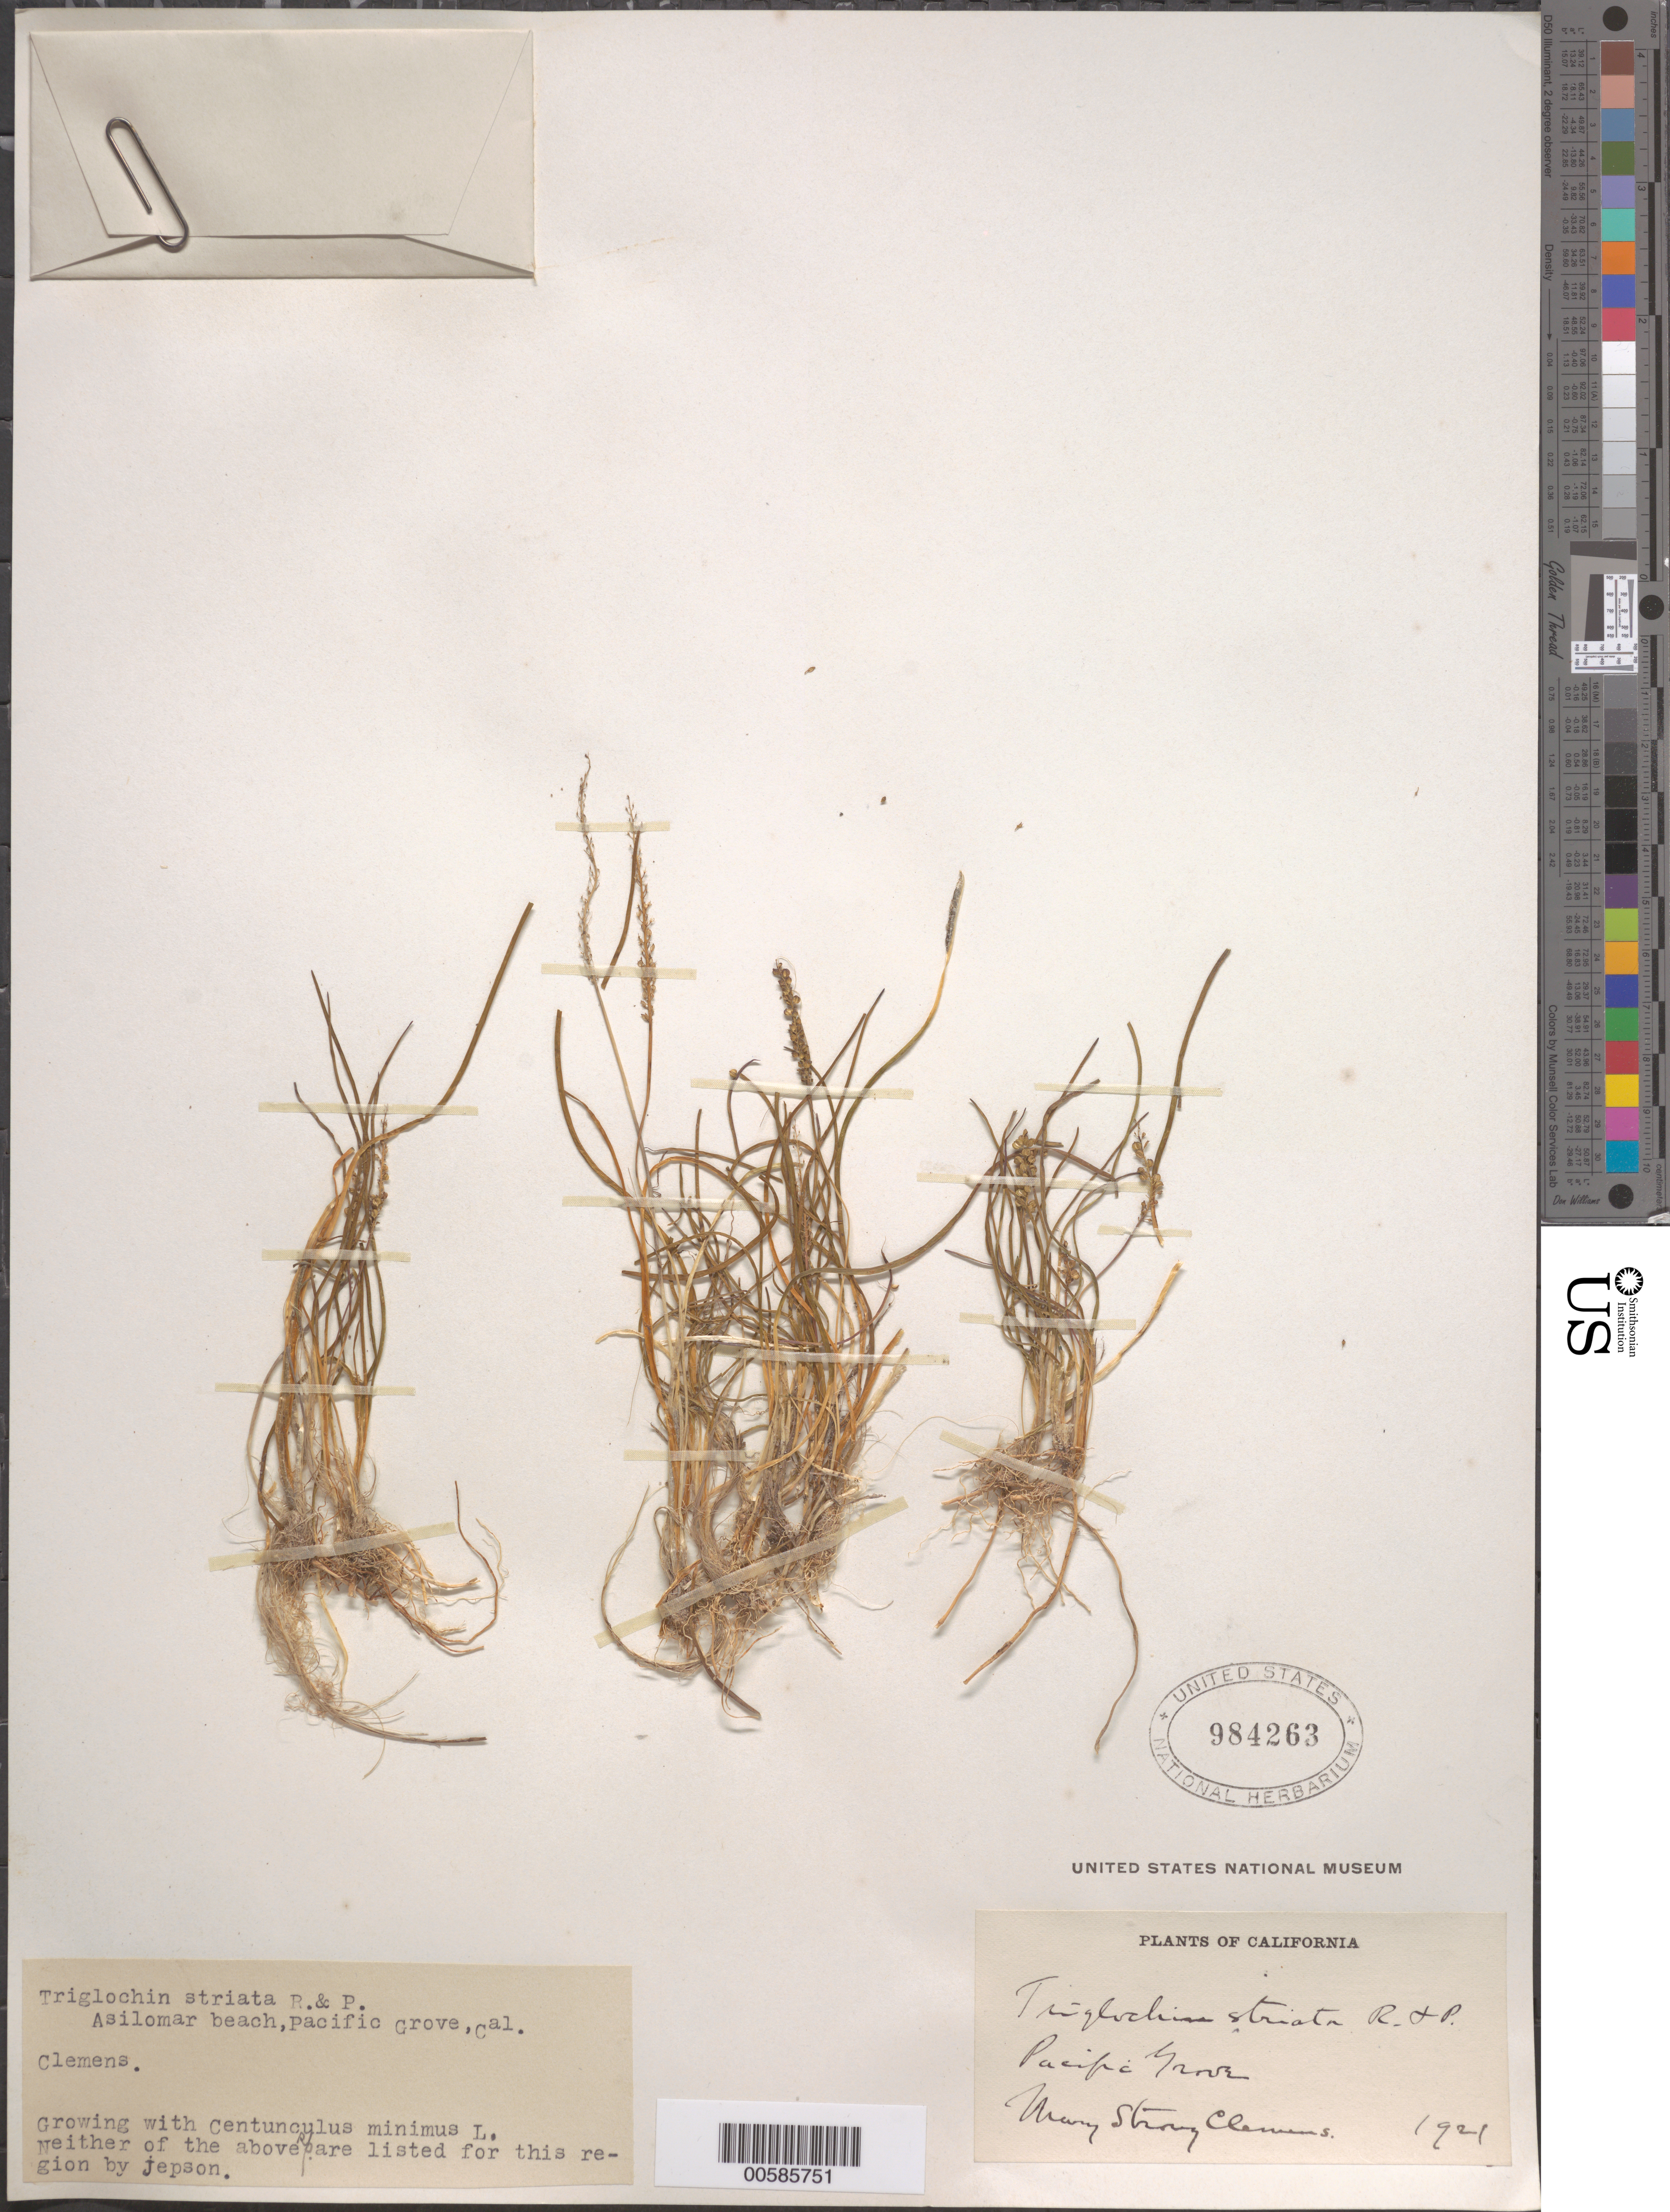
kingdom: Plantae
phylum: Tracheophyta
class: Liliopsida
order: Alismatales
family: Juncaginaceae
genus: Triglochin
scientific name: Triglochin striata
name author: Ruiz & Pav.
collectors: M. S. Clemens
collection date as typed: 1921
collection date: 1921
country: United States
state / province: California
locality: Pacific Grove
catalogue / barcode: US 984263